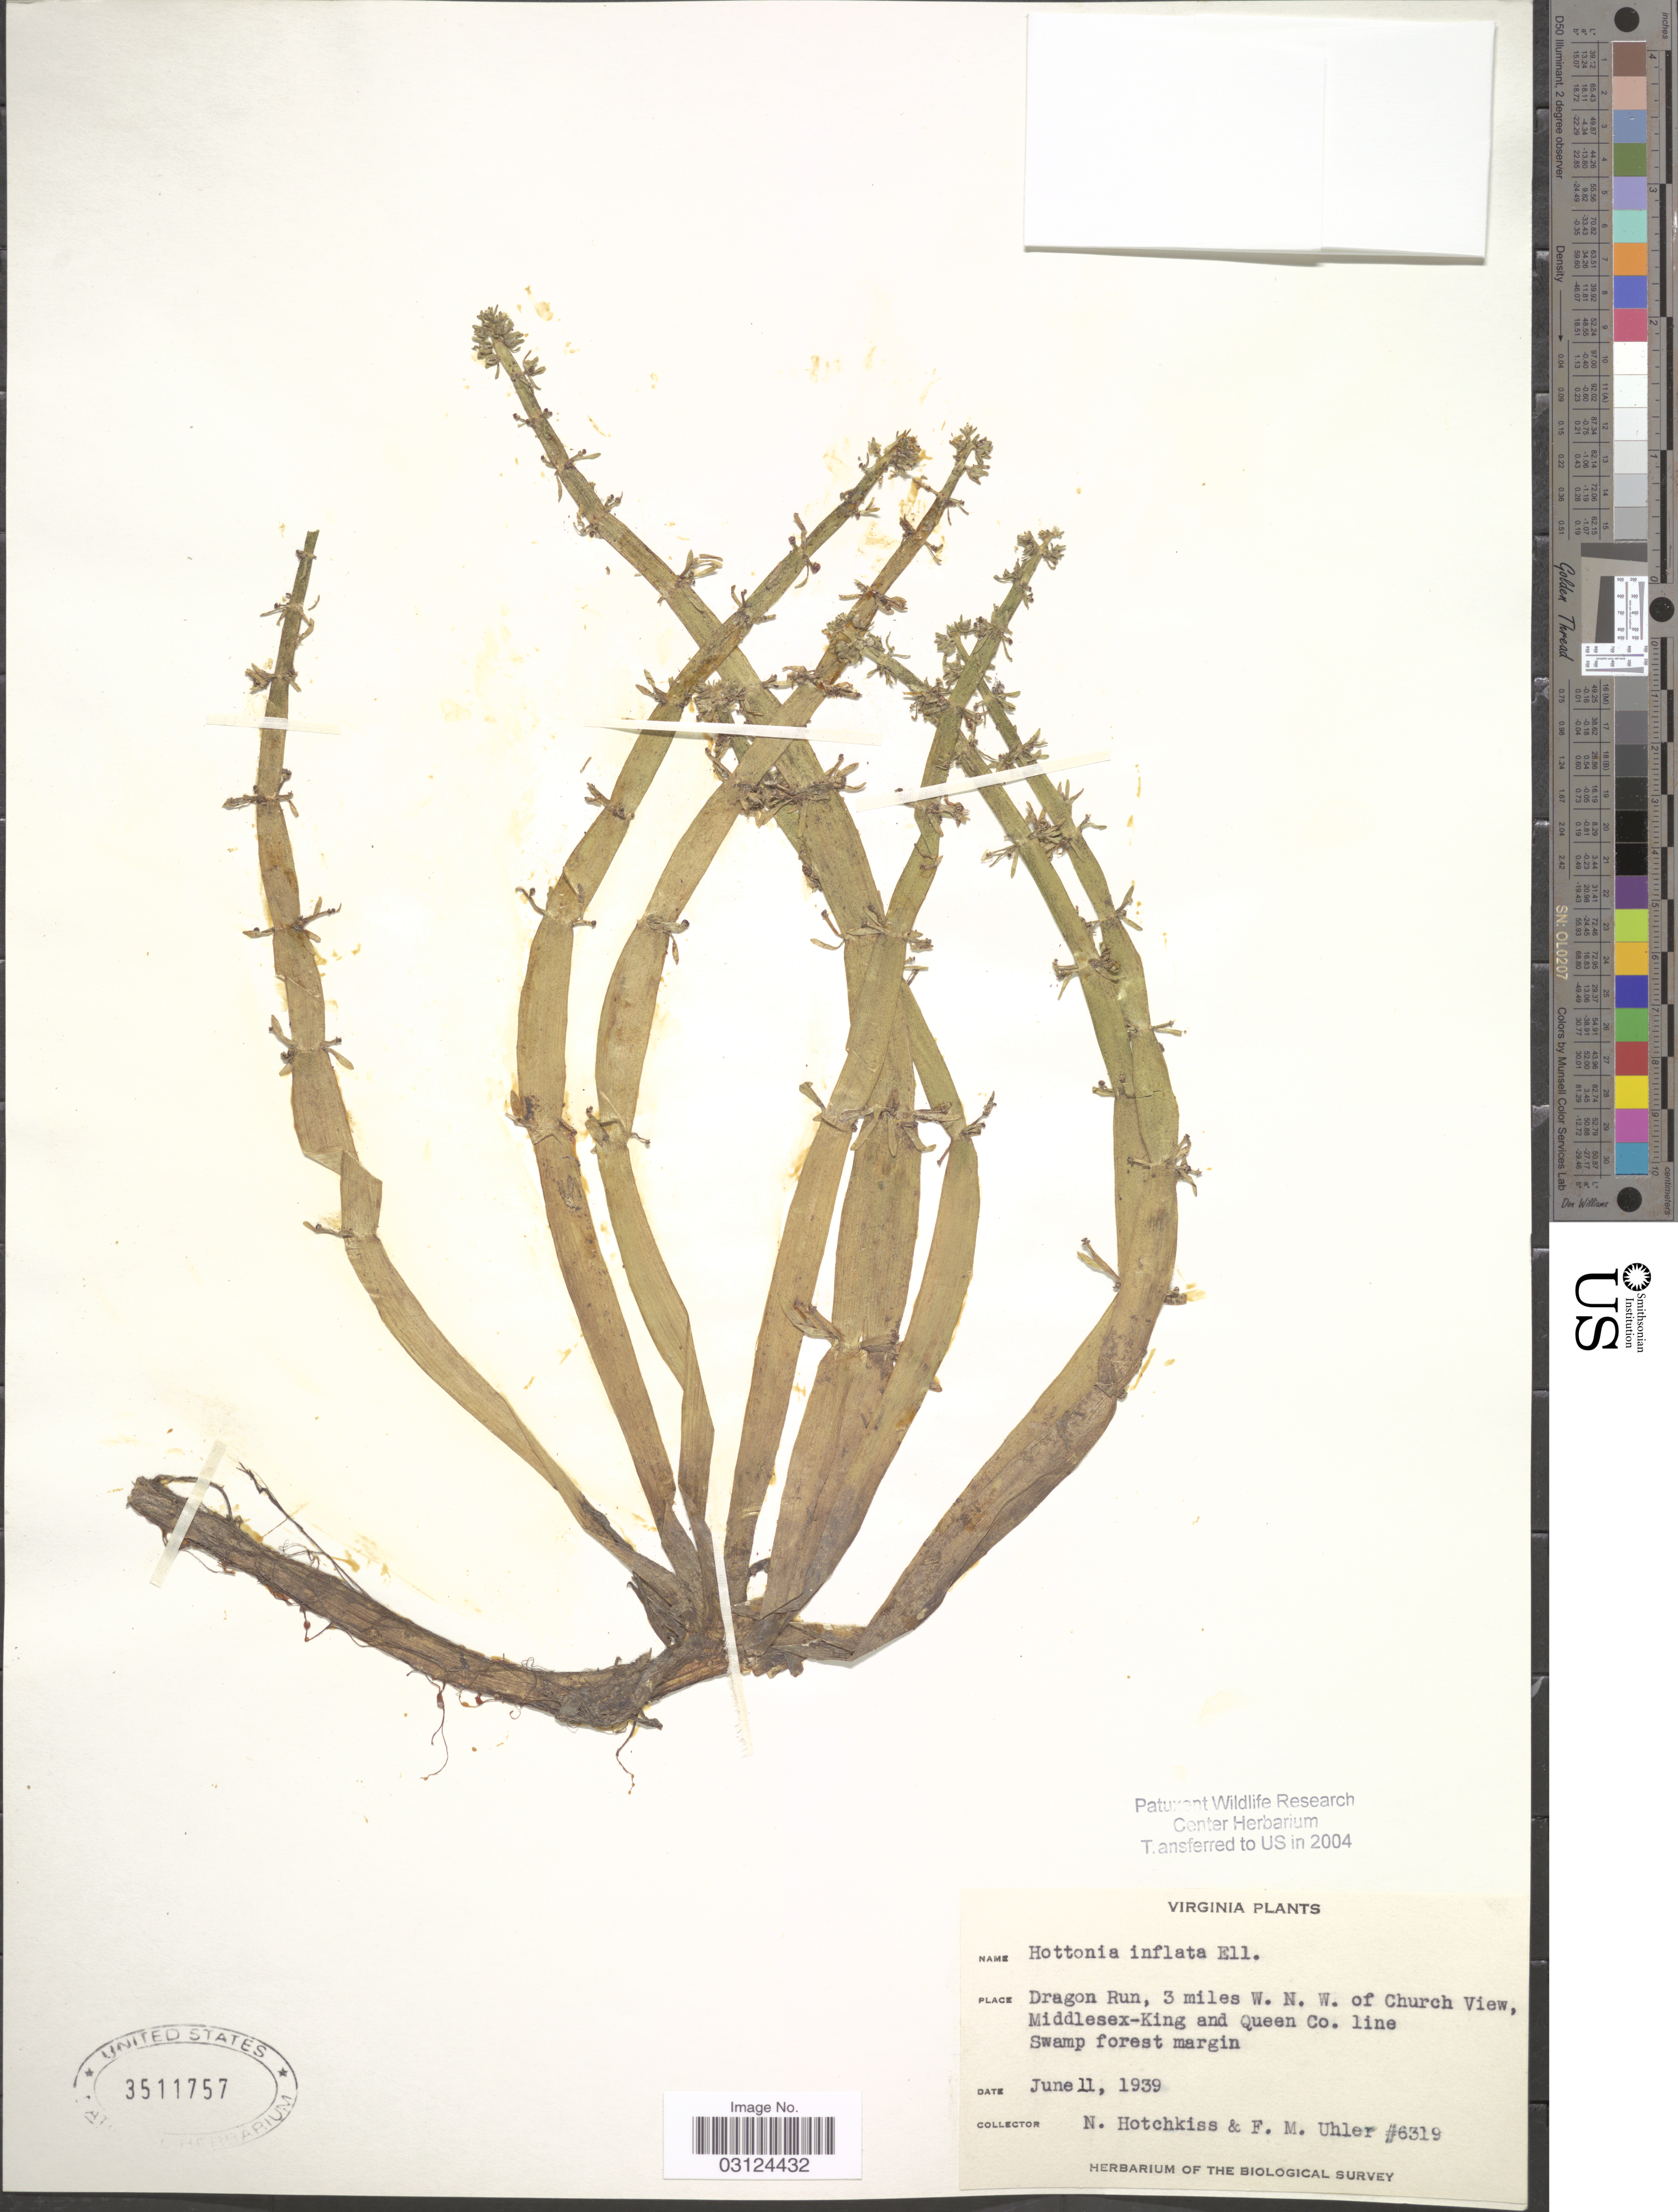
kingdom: Plantae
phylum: Tracheophyta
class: Magnoliopsida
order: Ericales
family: Primulaceae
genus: Hottonia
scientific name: Hottonia inflata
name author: Elliott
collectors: N. Hotchkiss & F. M. Uhler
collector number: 6319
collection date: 1939-06-11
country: United States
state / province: Virginia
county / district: King and Queen / Middlesex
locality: Dragon Run, 3 miles W. N. W. of Church View, Middlesex-King and Queen Co.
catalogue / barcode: US 3511757